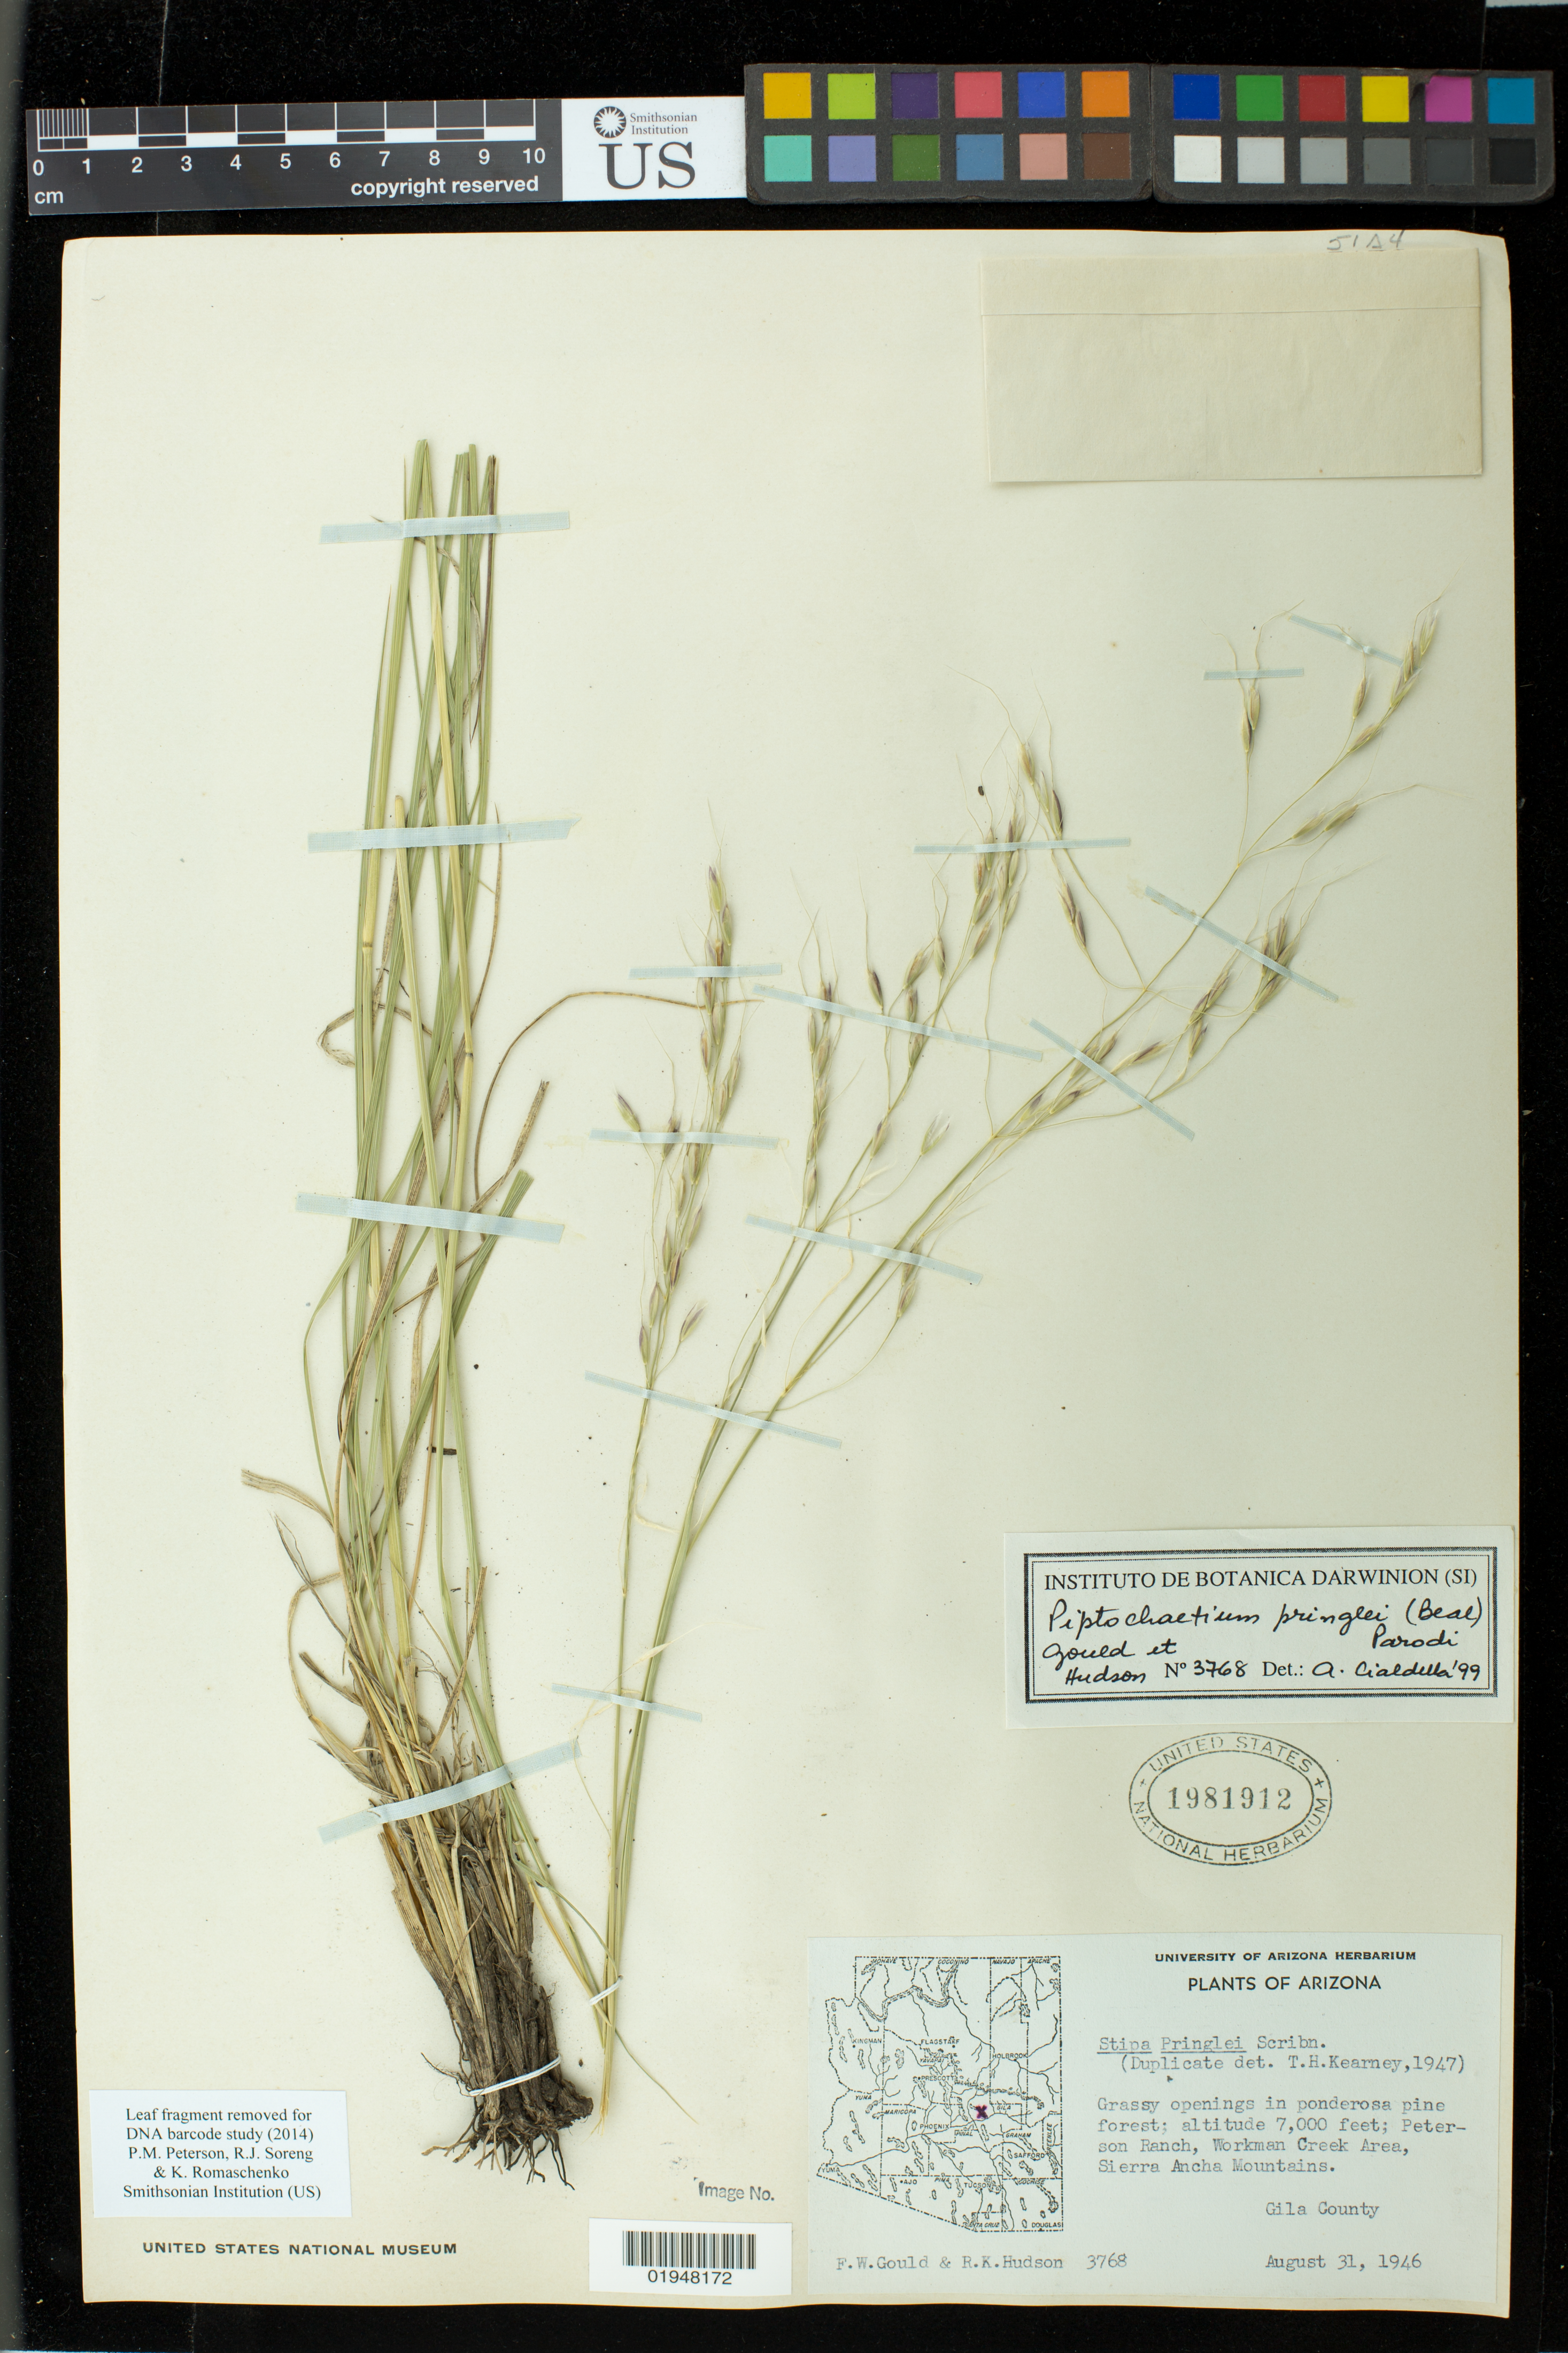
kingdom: Plantae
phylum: Tracheophyta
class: Liliopsida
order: Poales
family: Poaceae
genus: Piptochaetium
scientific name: Piptochaetium pringlei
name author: (W.J. Beal) Parodi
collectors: F. W. Gould & R. K. Hudson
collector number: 3768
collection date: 1946-08-31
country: United States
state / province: Arizona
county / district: Gila County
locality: Peterson Ranch, Workman Creek Area, Sierra Ancha Mountains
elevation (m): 2134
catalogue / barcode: US 1981912